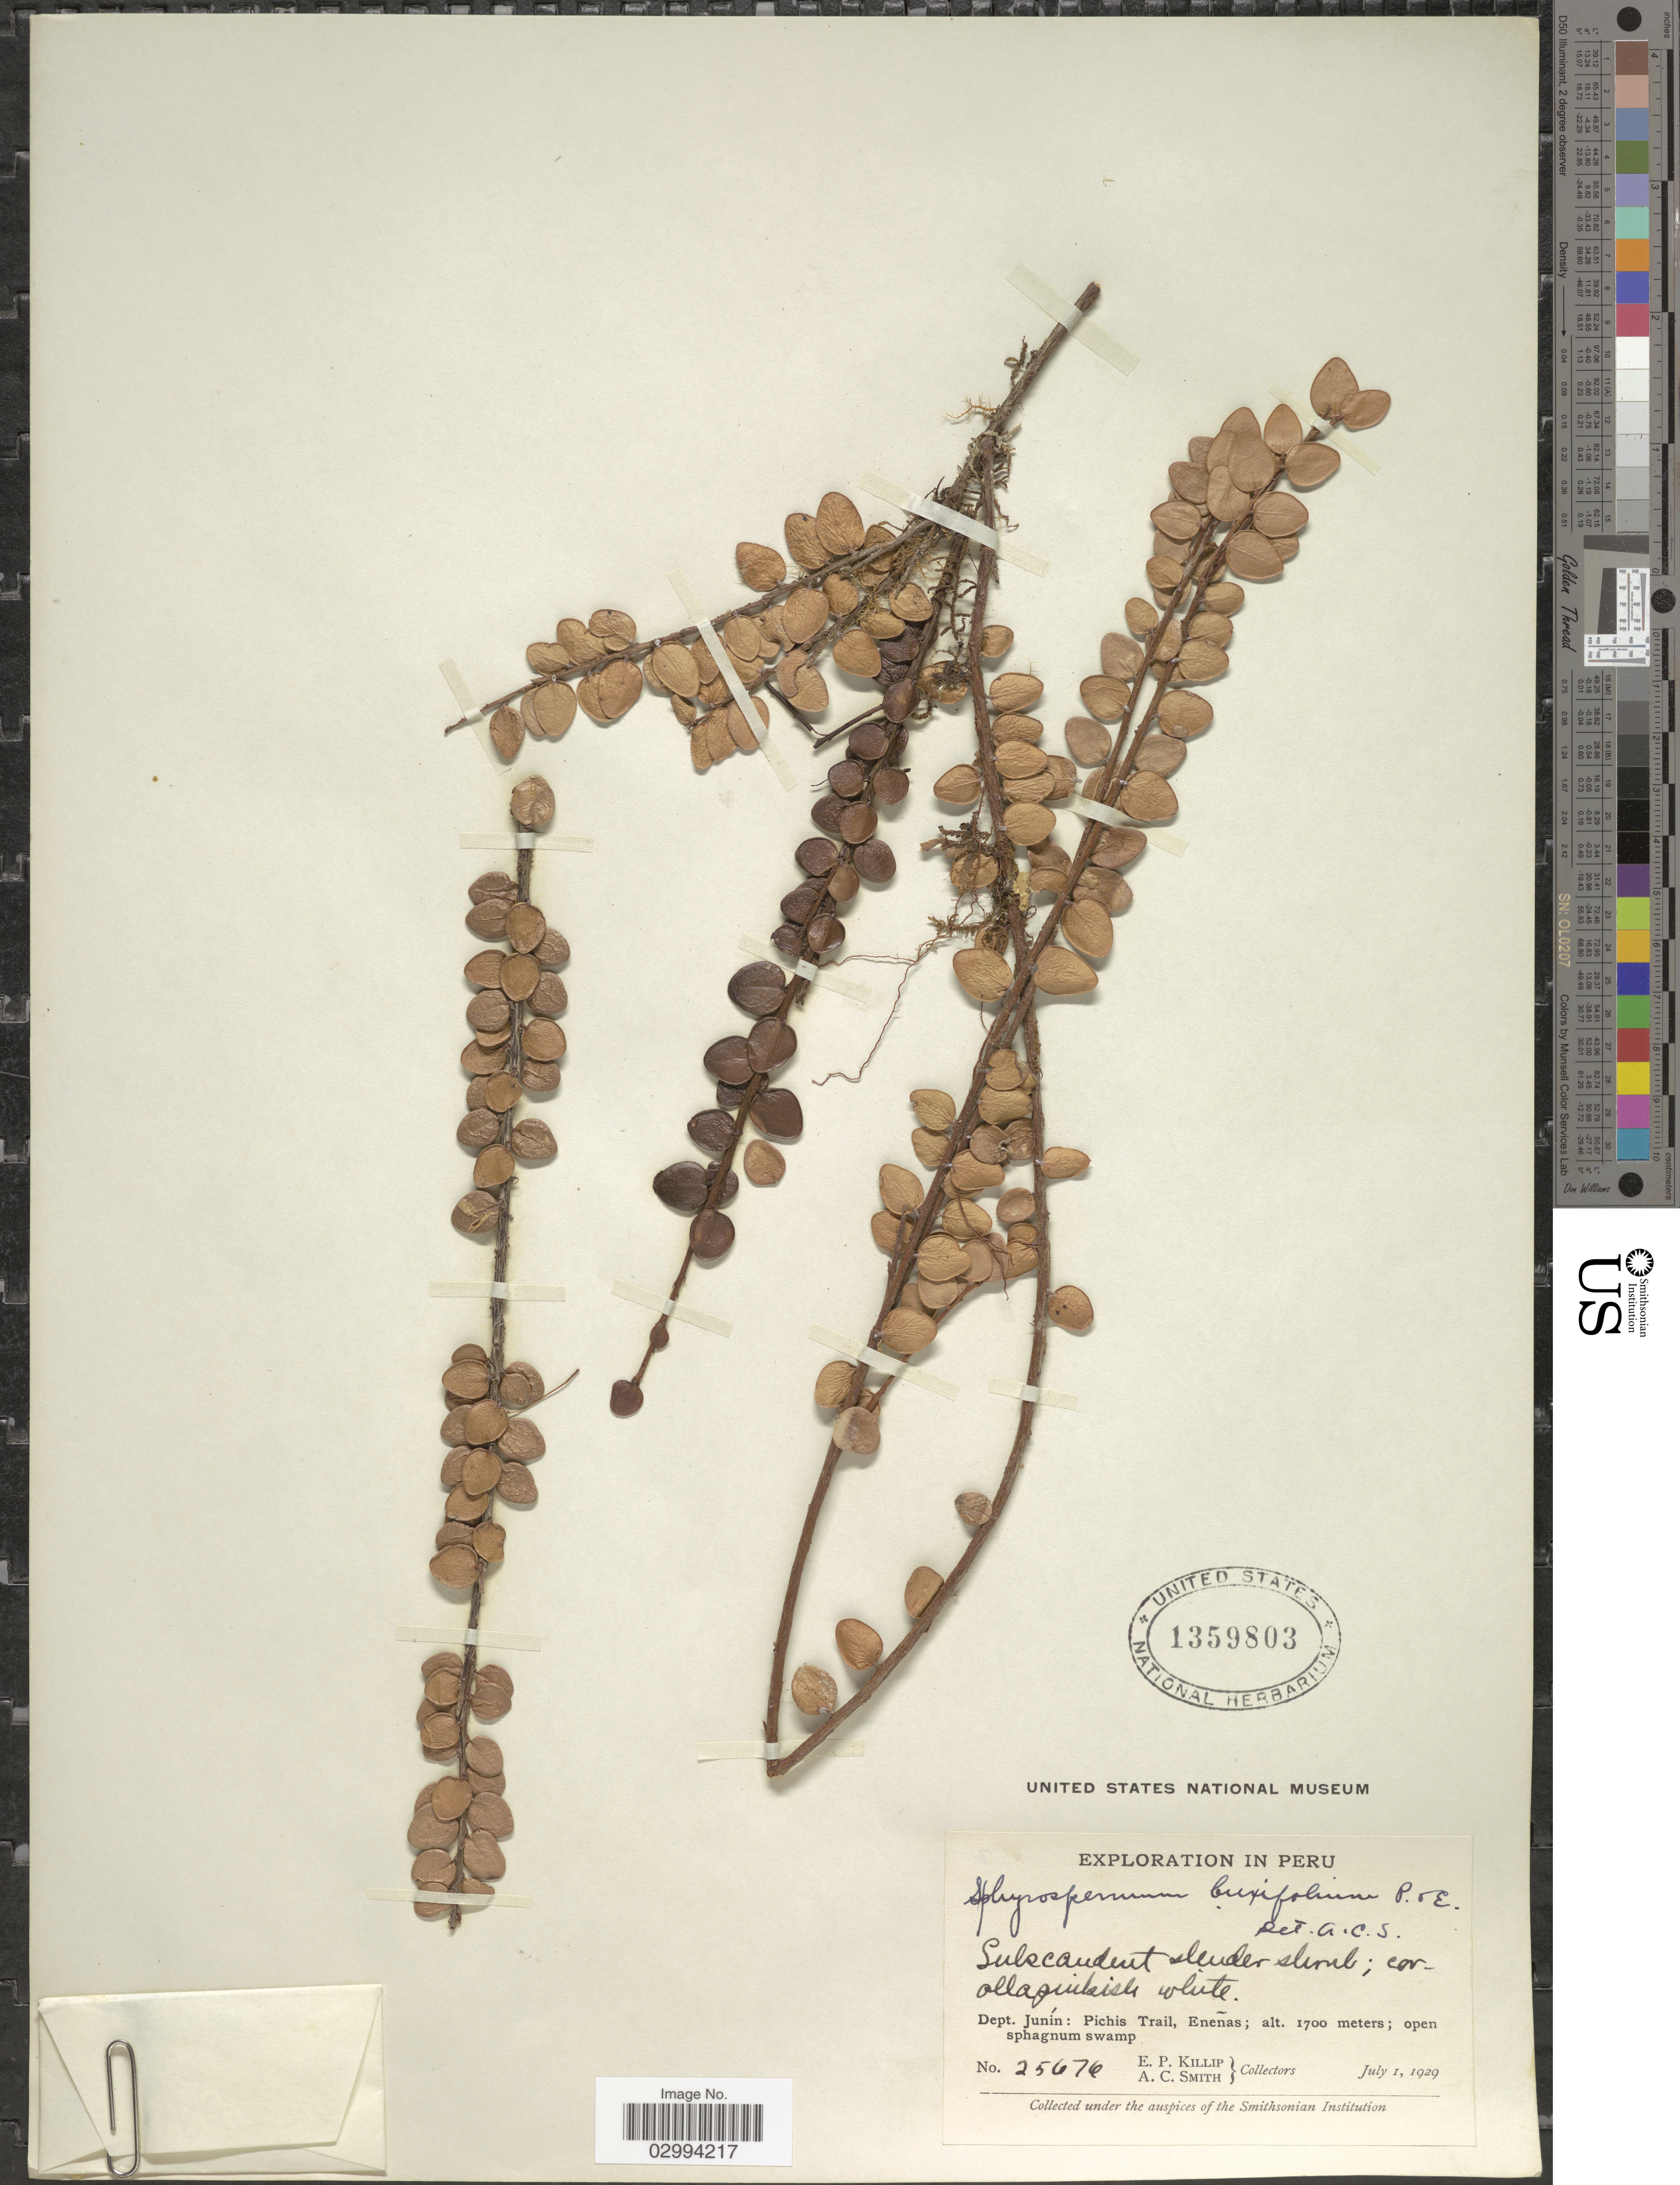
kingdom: Plantae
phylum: Tracheophyta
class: Magnoliopsida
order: Ericales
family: Ericaceae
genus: Sphyrospermum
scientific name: Sphyrospermum buxifolium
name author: Poepp. & Endl.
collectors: E. P. Killip & A. C. Smith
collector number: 25676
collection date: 1929-07-01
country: Peru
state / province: Junín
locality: Dept. Junín: Pichis Trail, Eneñas.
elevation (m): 1700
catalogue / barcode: US 1359803